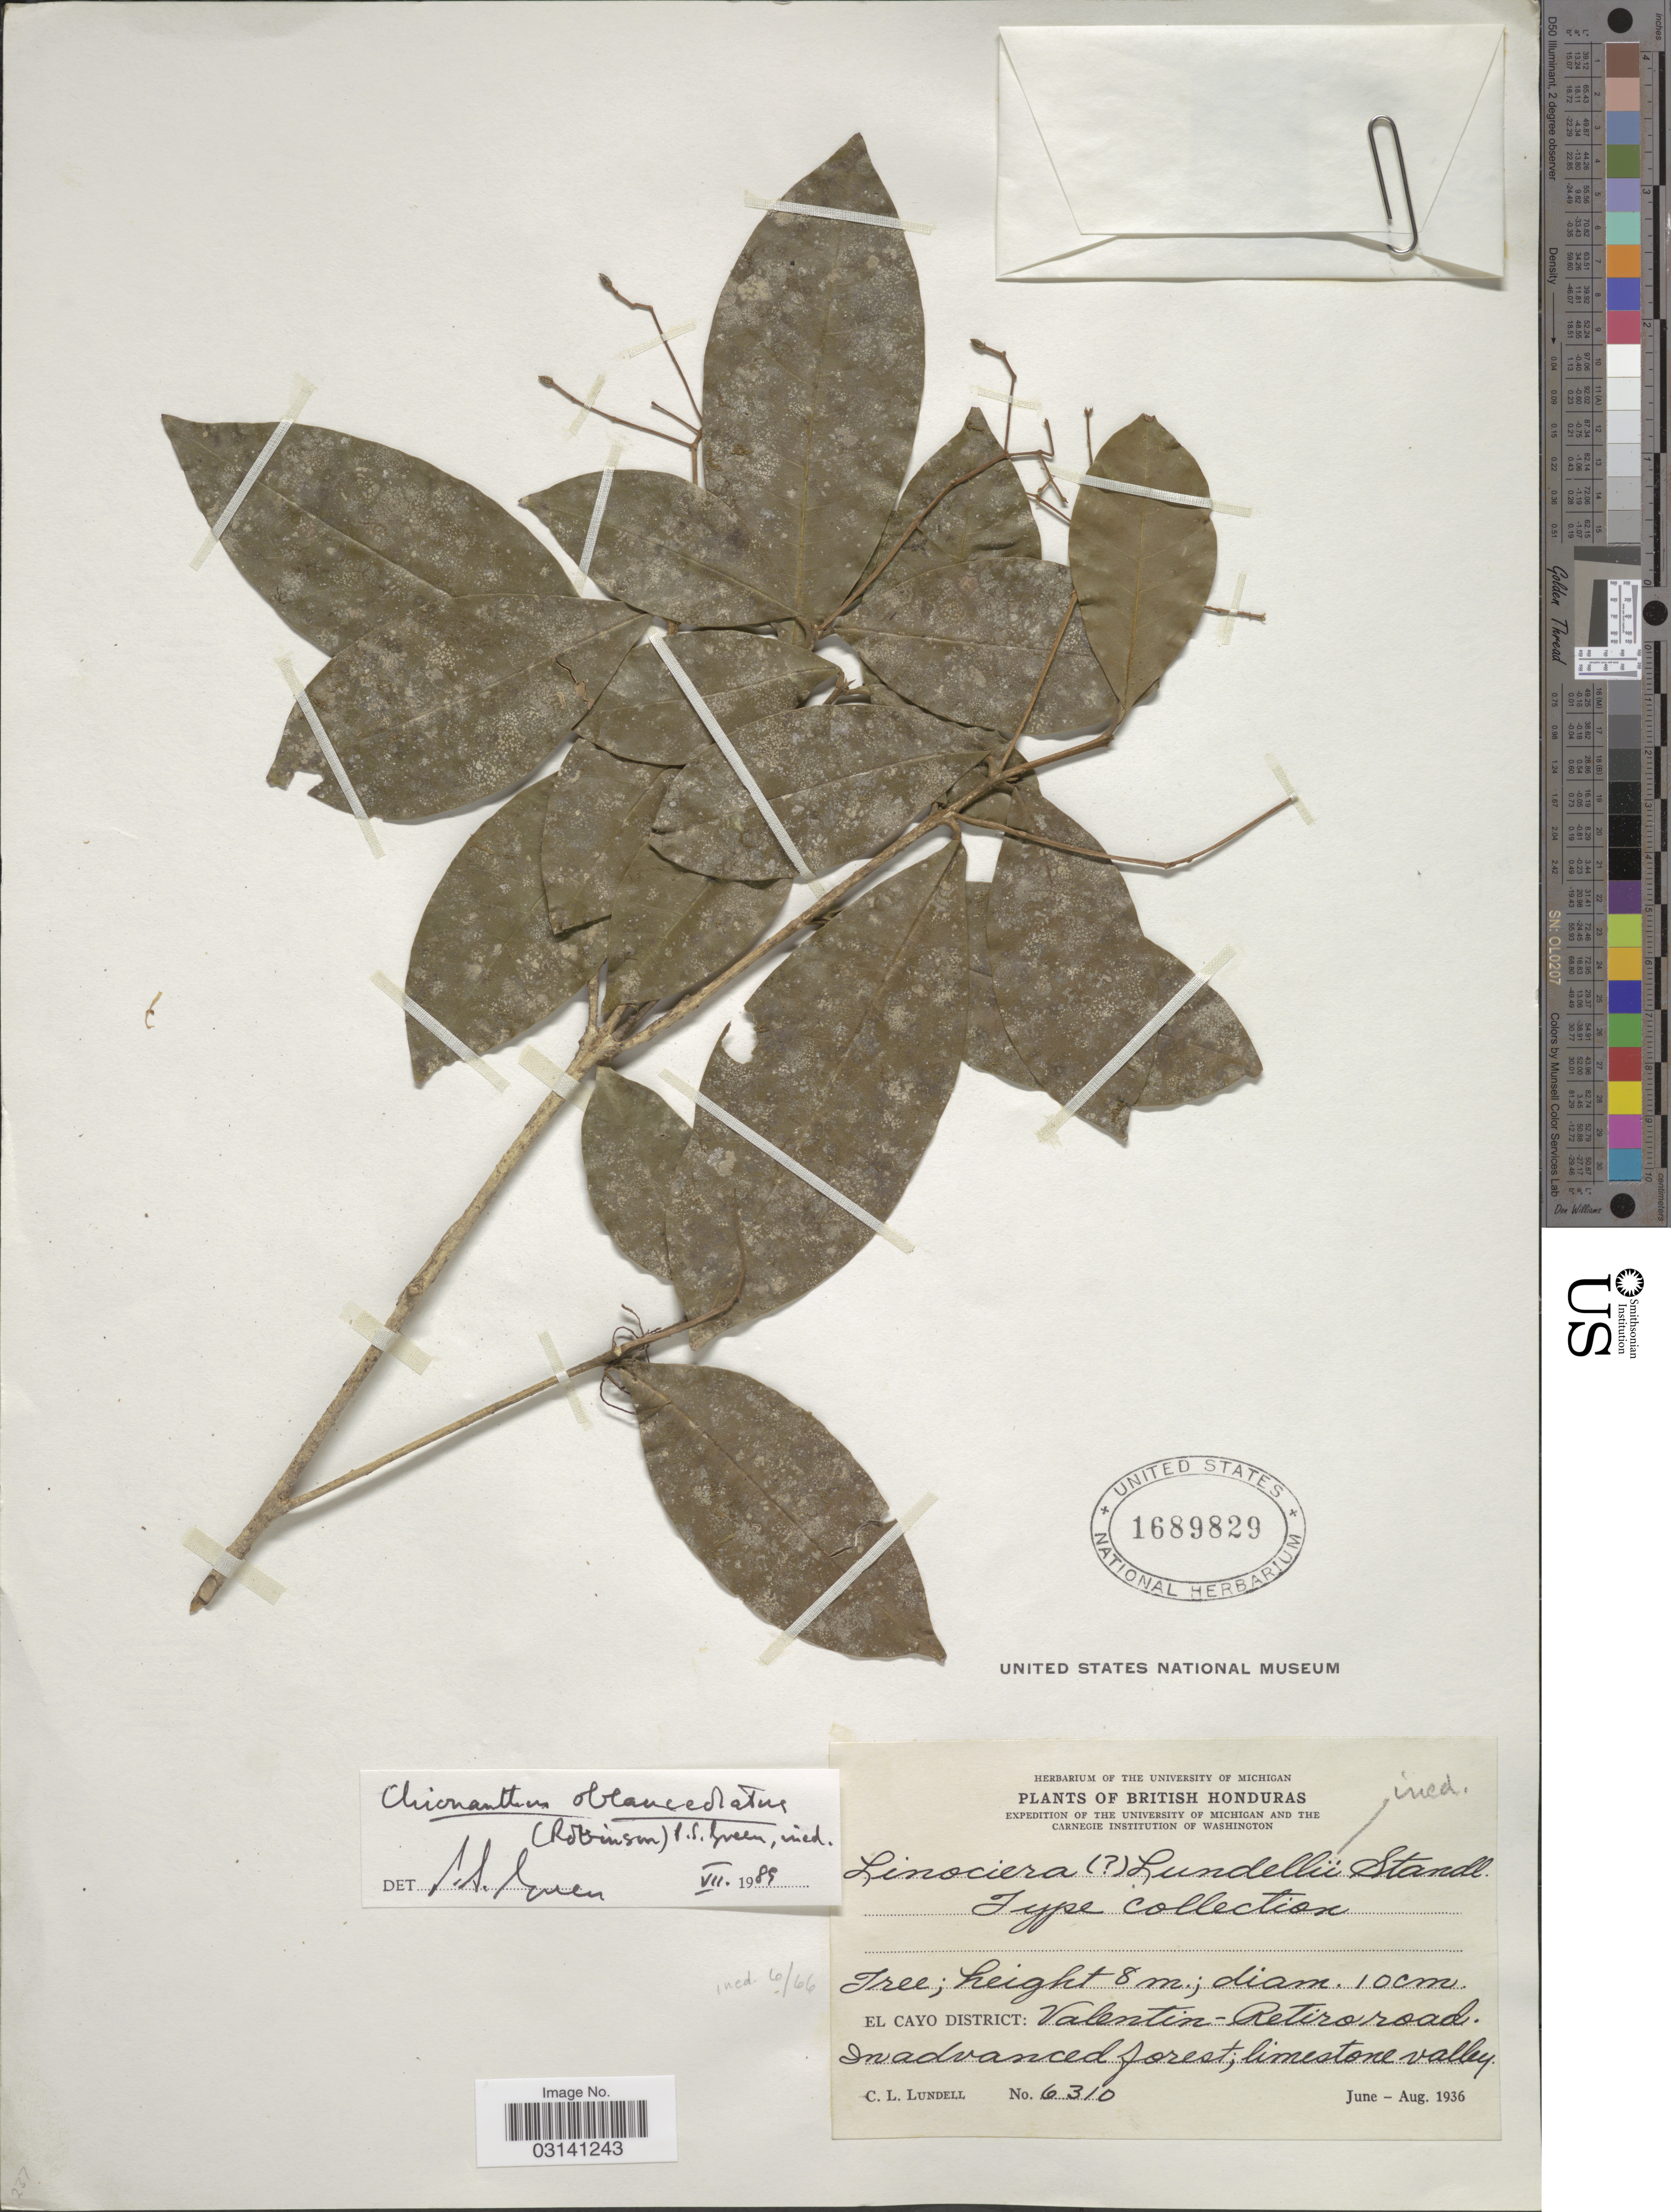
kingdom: Plantae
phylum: Tracheophyta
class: Magnoliopsida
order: Lamiales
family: Oleaceae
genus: Chionanthus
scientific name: Chionanthus oblanceolatus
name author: (B.L. Rob.) P.S. Green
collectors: C. L. Lundell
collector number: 6310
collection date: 1936-06/1936-08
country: Belize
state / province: Cayo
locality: British Honduras, El Cayo District: Valentin-Retiro road.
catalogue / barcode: US 1689829